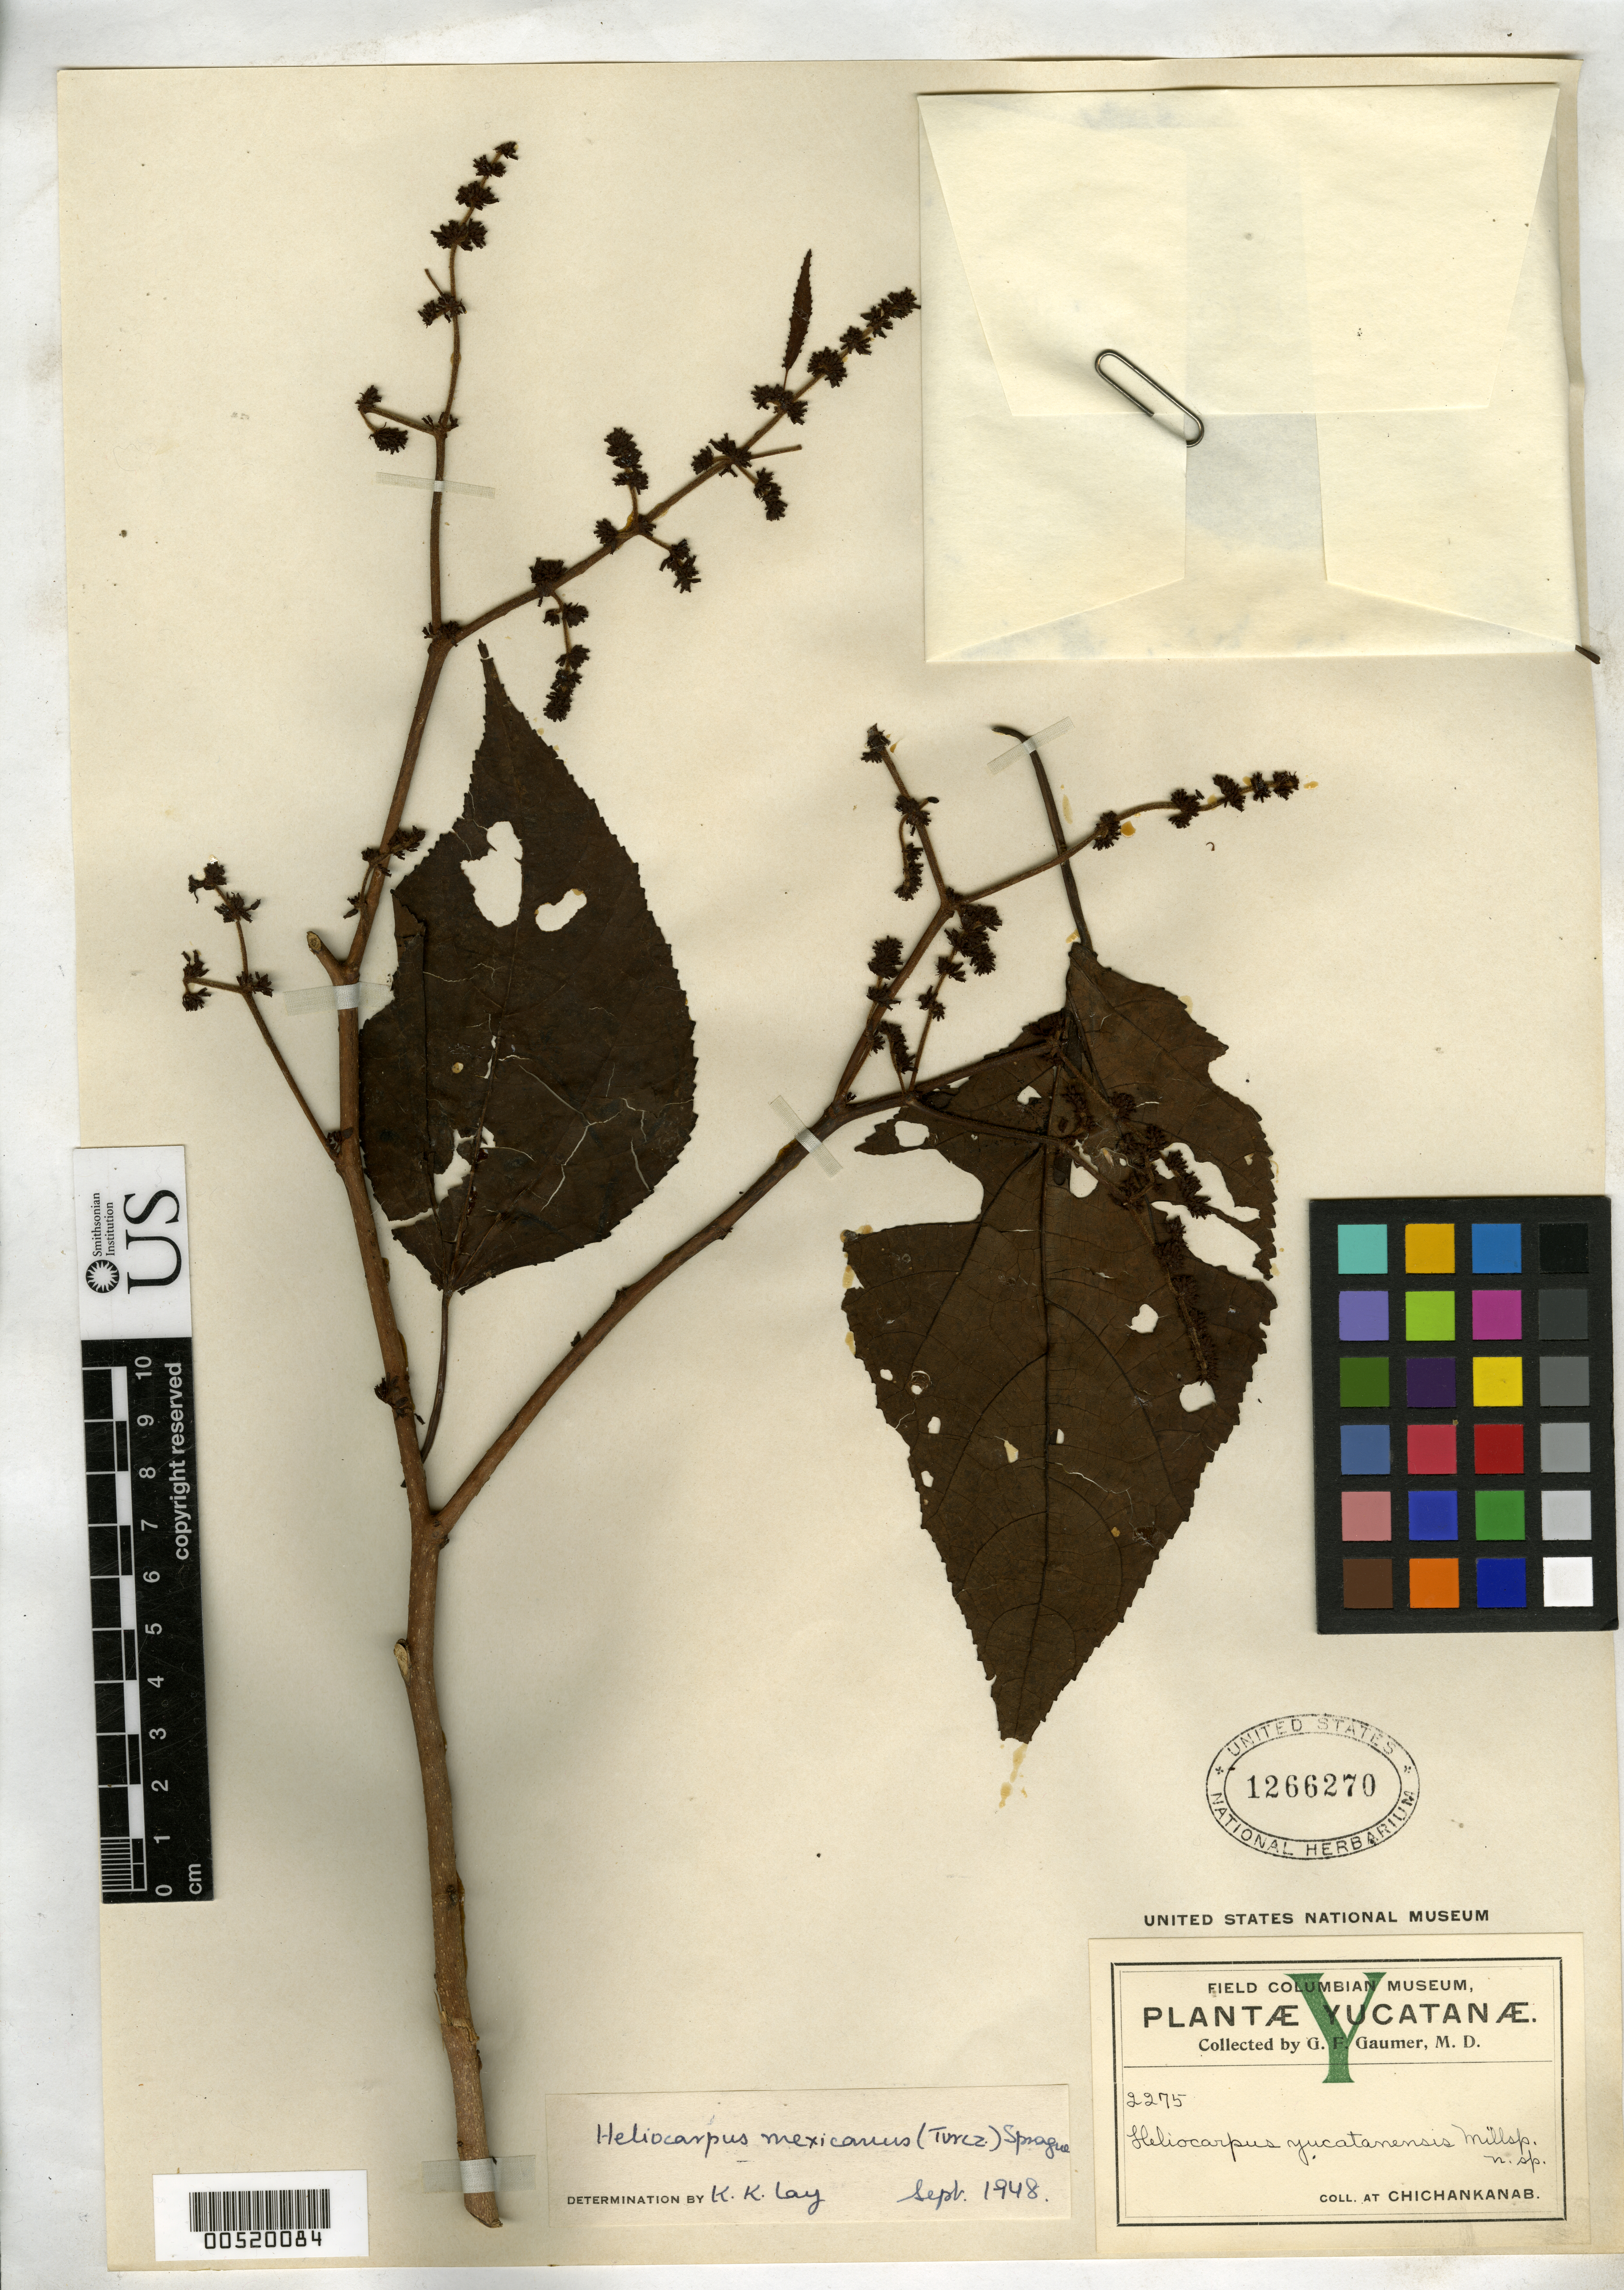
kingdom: Plantae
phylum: Tracheophyta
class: Magnoliopsida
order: Malvales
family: Malvaceae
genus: Heliocarpus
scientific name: Heliocarpus mexicanus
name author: (Turcz.) Sprague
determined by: Lay, K. K., (US), NMNH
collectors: G. F. Gaumer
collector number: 2275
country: Mexico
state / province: Yucatán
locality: Chichankanab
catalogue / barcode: US 1266270